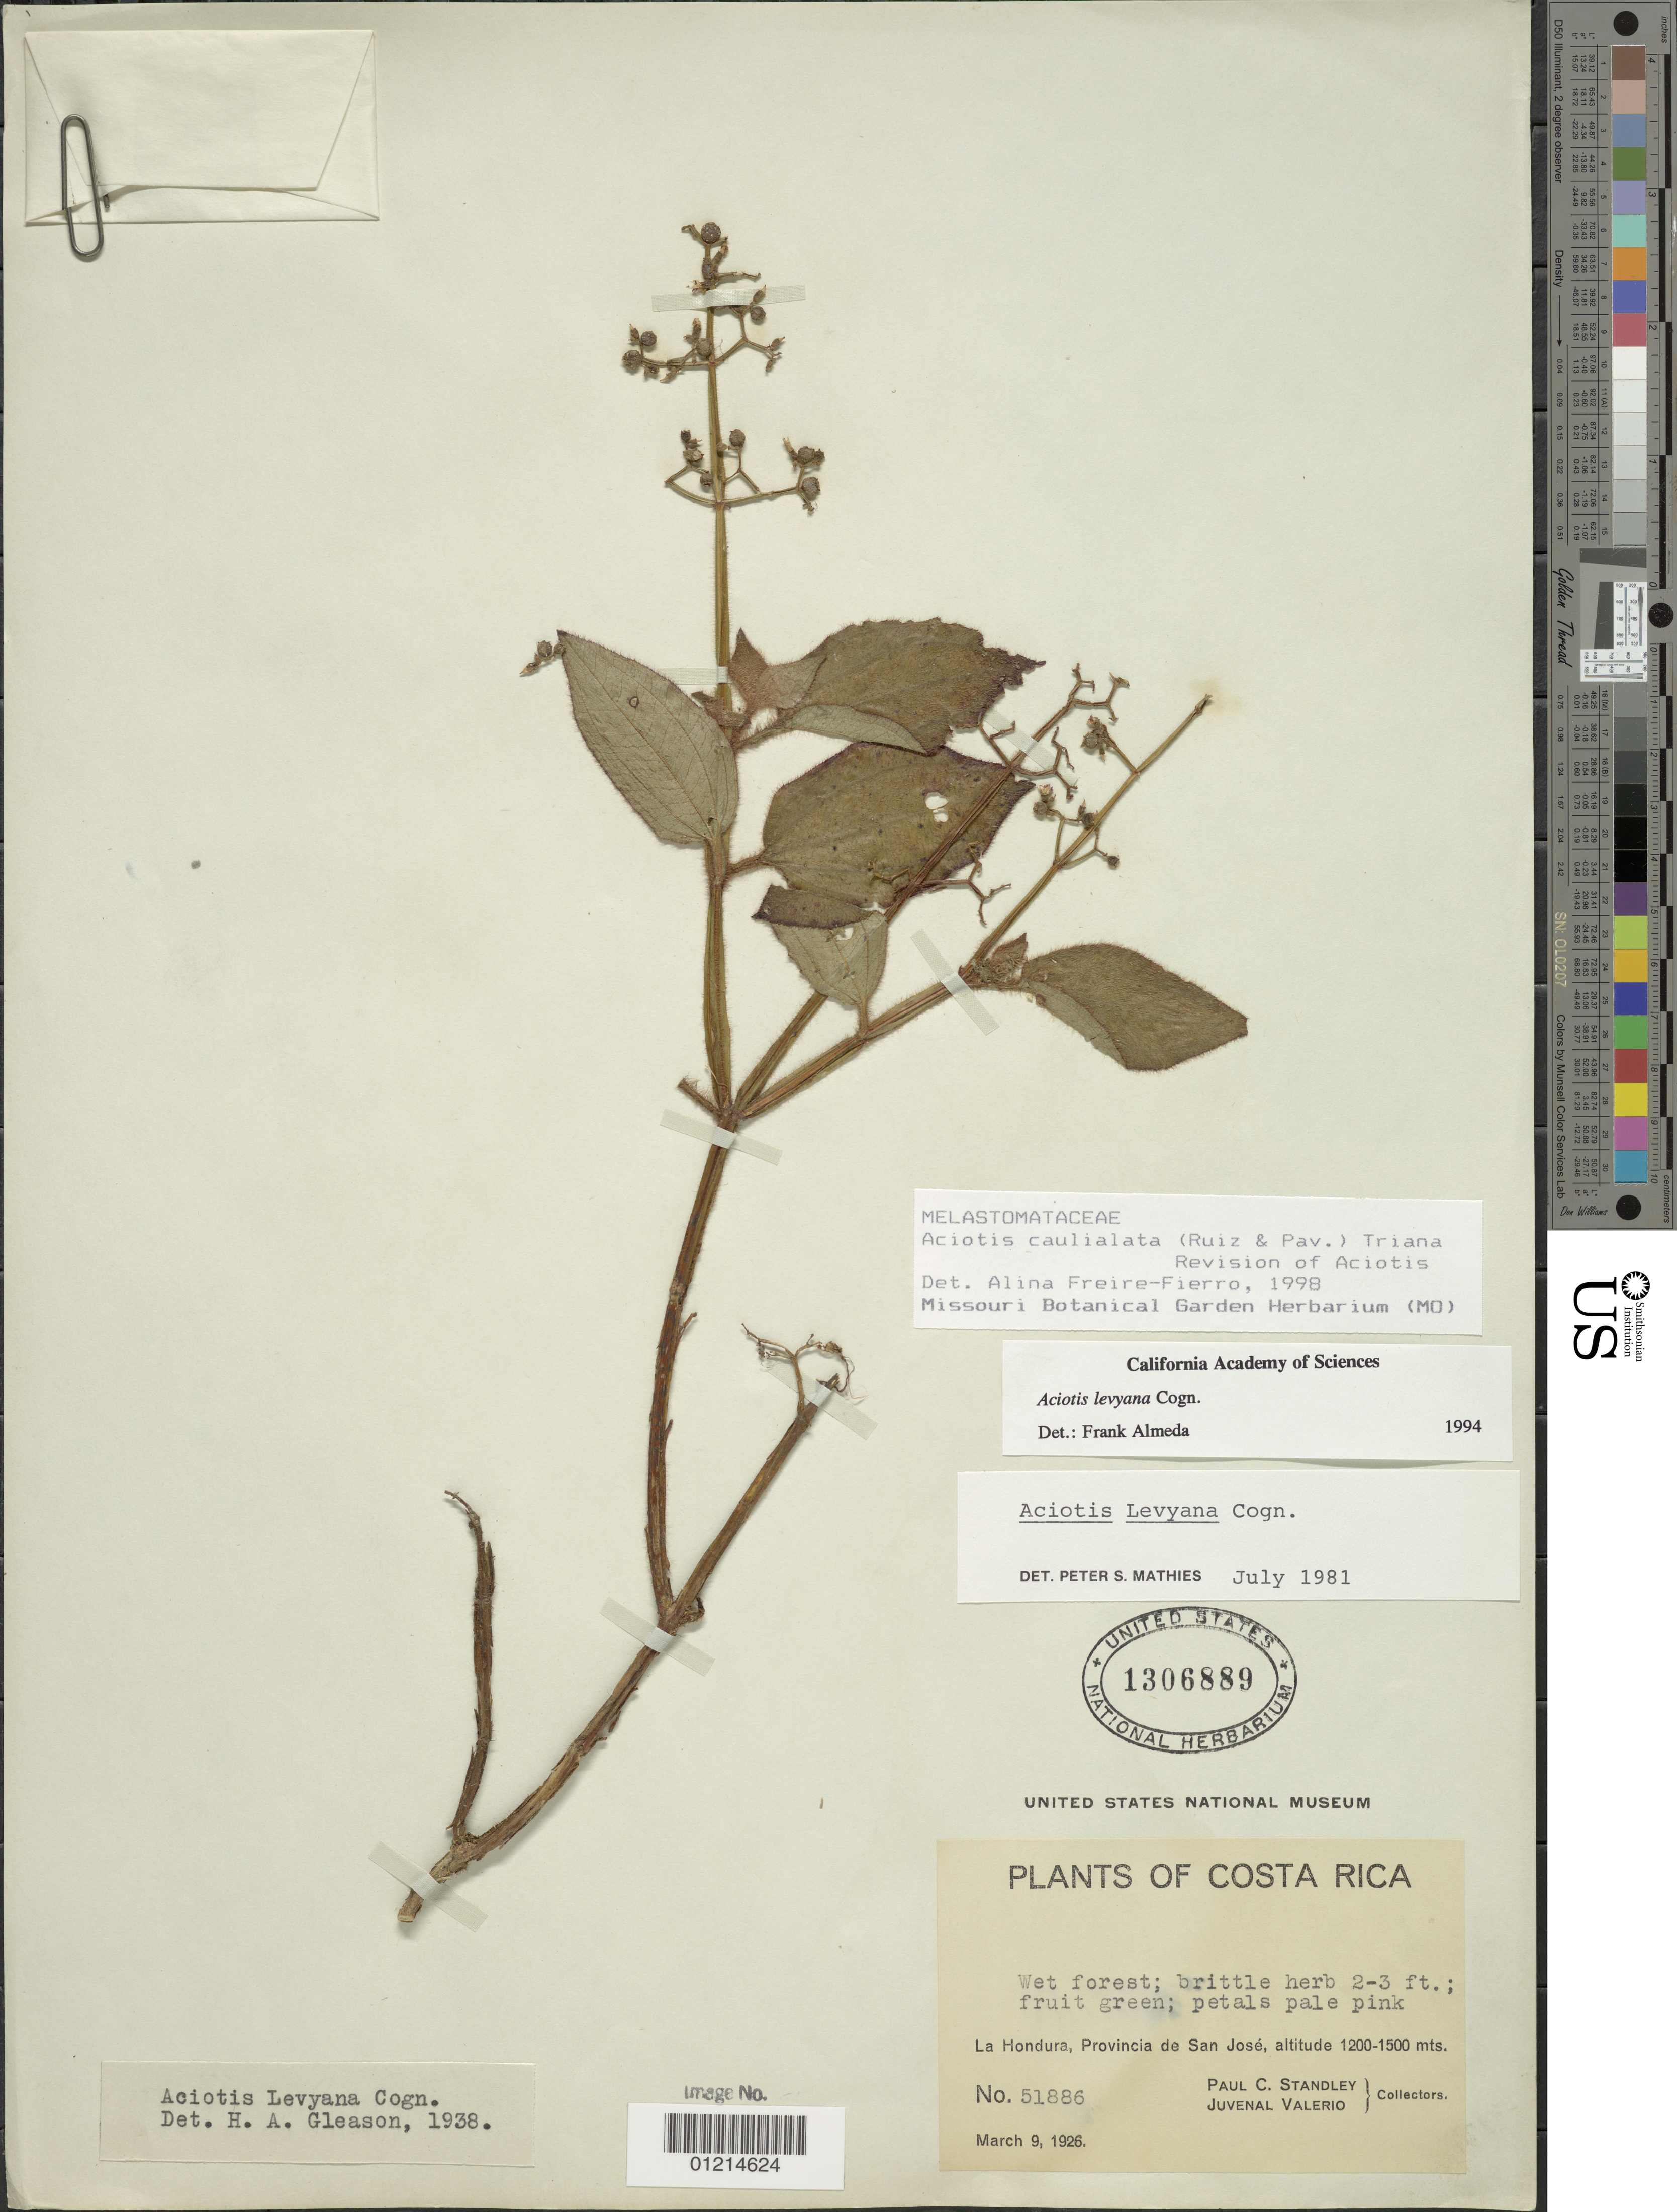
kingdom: Plantae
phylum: Tracheophyta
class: Magnoliopsida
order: Myrtales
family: Melastomataceae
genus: Aciotis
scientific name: Aciotis rubricaulis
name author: (Mart. ex DC.) Triana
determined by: Nunes da Silva, Diego, (RB), Jardim Botanico do Rio de Janeiro - Herbario (BRAZIL)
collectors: P. C. Standley & J. Valerio R.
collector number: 51886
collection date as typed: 09 Mar 1926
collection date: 1926-03-09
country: Costa Rica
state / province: San José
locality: La Hondura.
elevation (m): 1200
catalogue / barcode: US 1306889